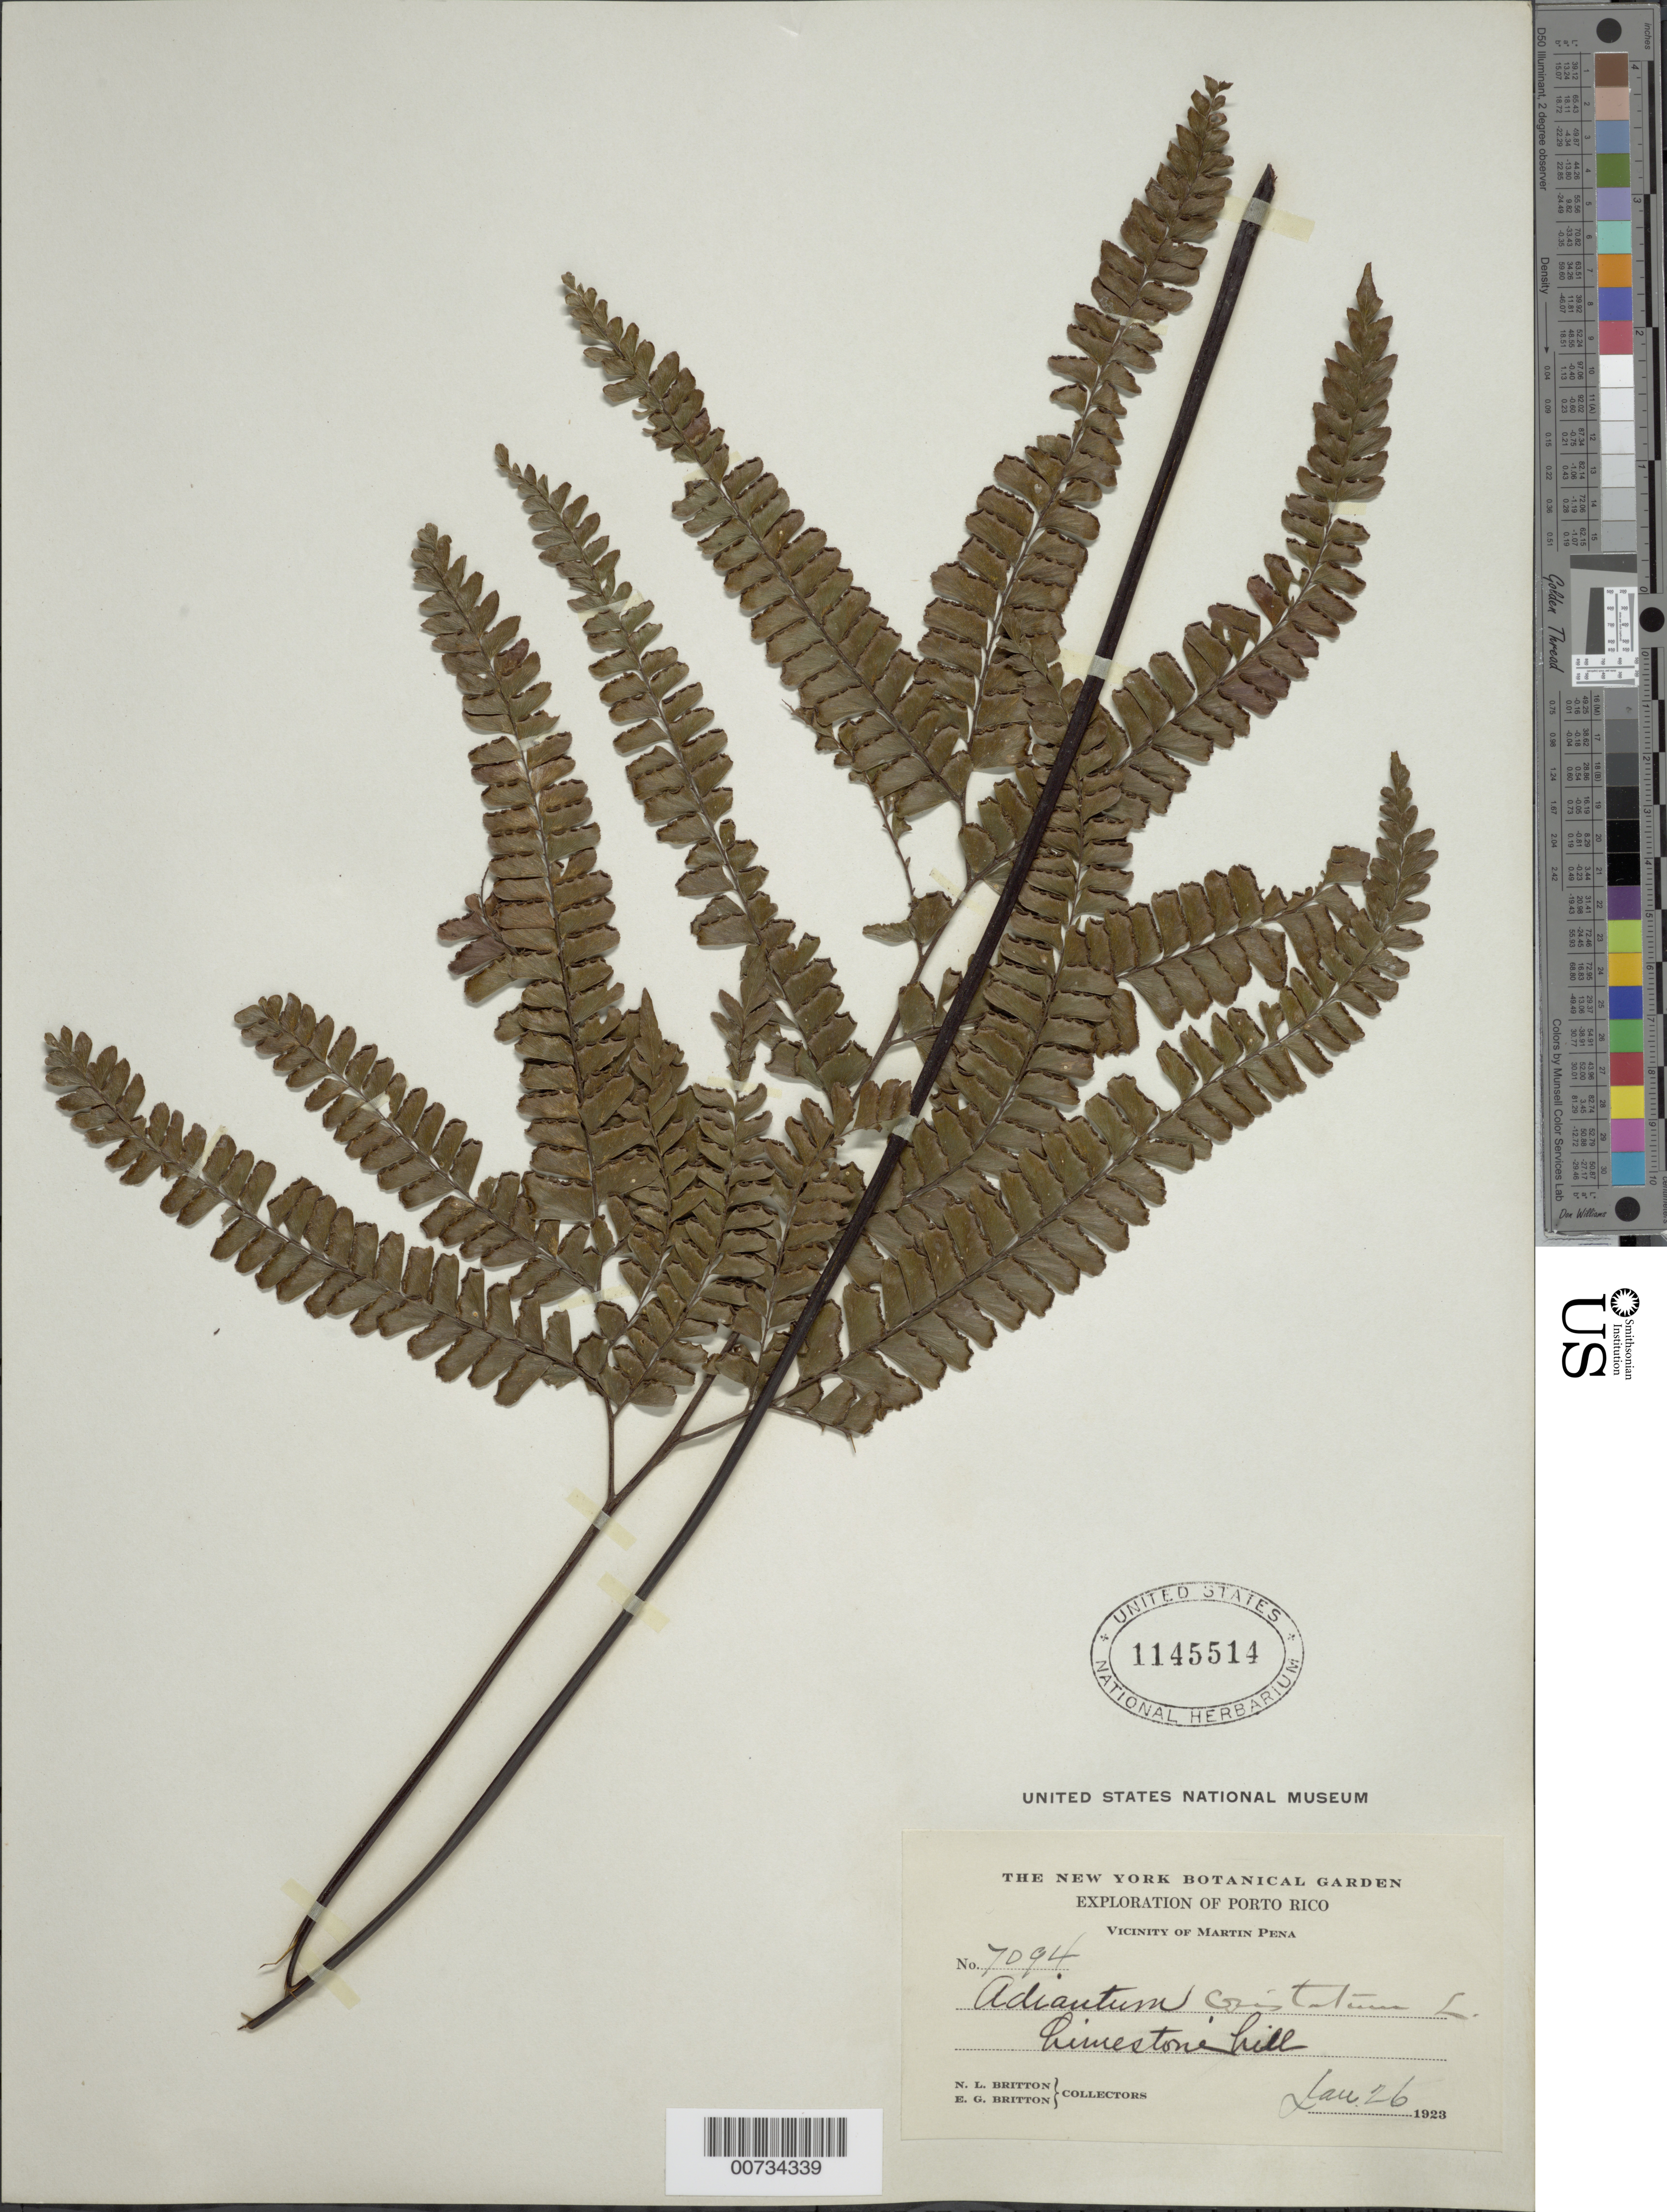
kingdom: Plantae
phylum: Tracheophyta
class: Polypodiopsida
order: Polypodiales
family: Pteridaceae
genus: Adiantum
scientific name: Adiantum pyramidale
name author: (L.) Willd.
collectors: N. Britton & E. G. Britton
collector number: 7094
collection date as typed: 26 Jan 1923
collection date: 1923-01-26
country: Puerto Rico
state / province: San Juan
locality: Martín Peña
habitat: Limestone hill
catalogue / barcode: US 1145514